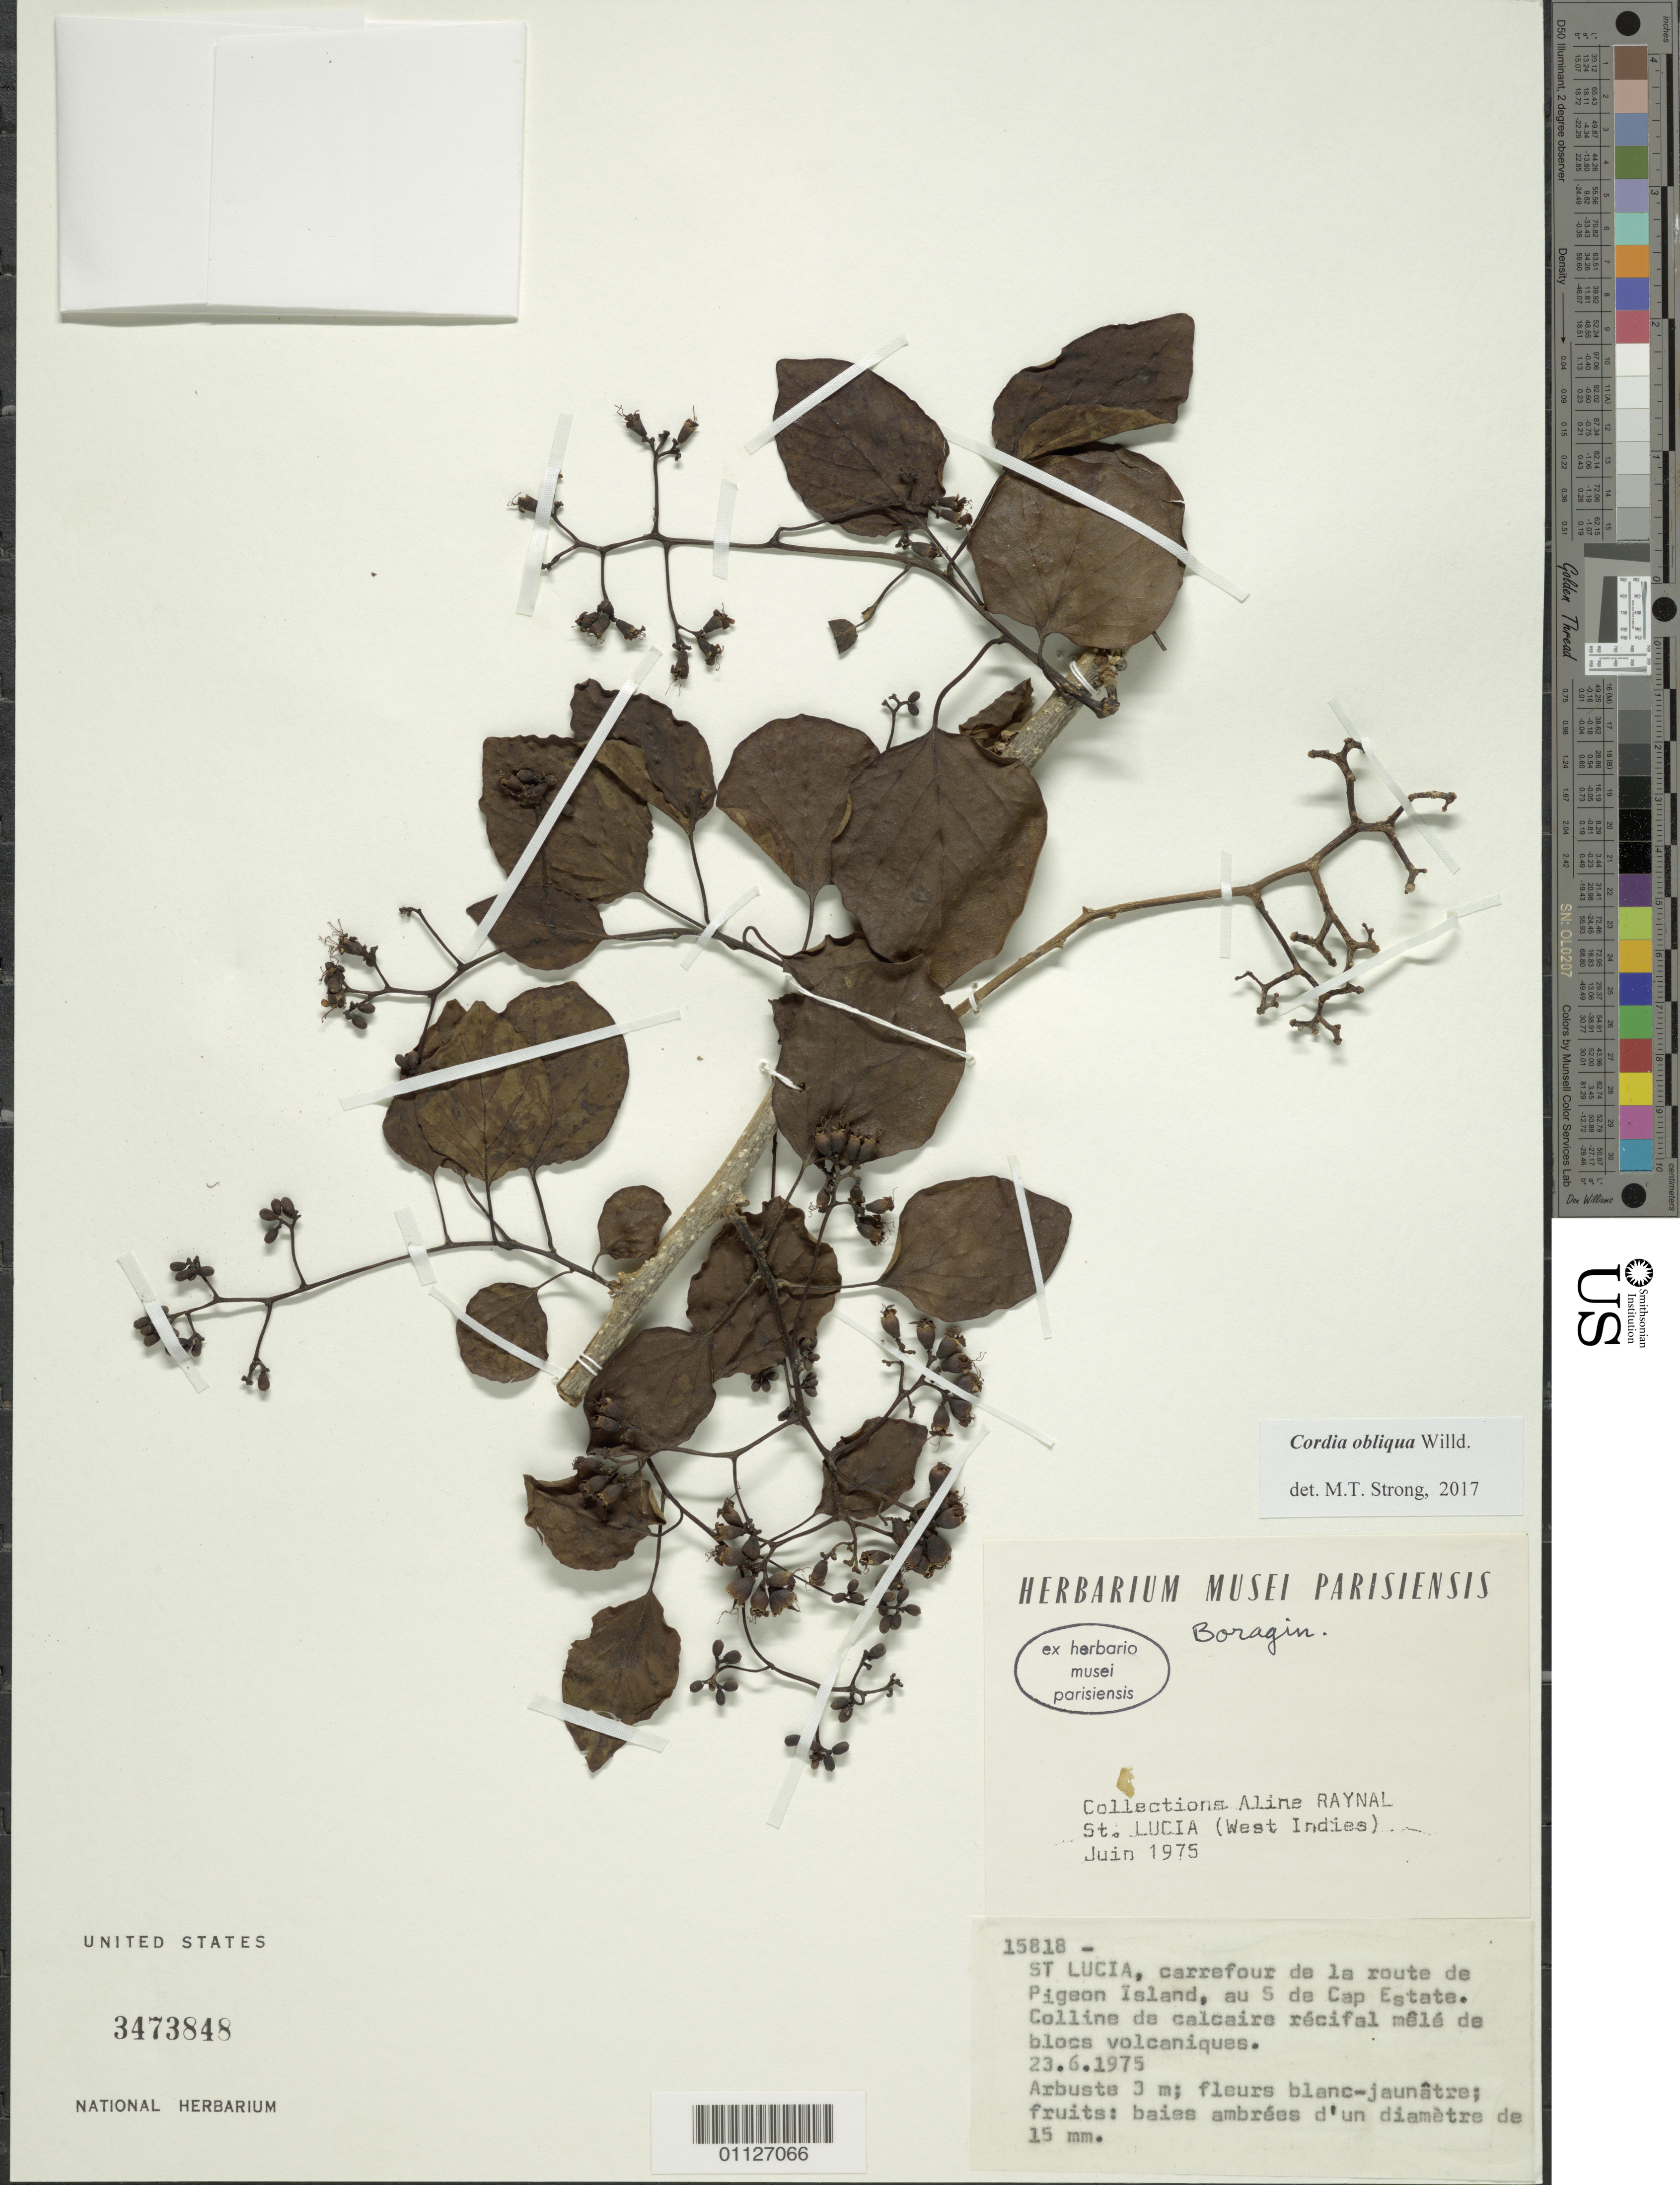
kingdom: Plantae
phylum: Tracheophyta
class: Magnoliopsida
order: Boraginales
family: Cordiaceae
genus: Cordia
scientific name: Cordia obliqua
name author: Willd.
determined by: Strong, M. T., (US), Smithsonian Institution - National Museum of Natural History (UNITED STATES)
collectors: A. M. Raynal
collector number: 15818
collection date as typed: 23 Jun 1975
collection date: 1975-06-23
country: St. Lucia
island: St. Lucia I.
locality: Carrefour de la route de Pigeon Island, au S de Cap Estate.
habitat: Colline de calcaire récifal mêlé de blocs volcaniques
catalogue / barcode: US 3473848